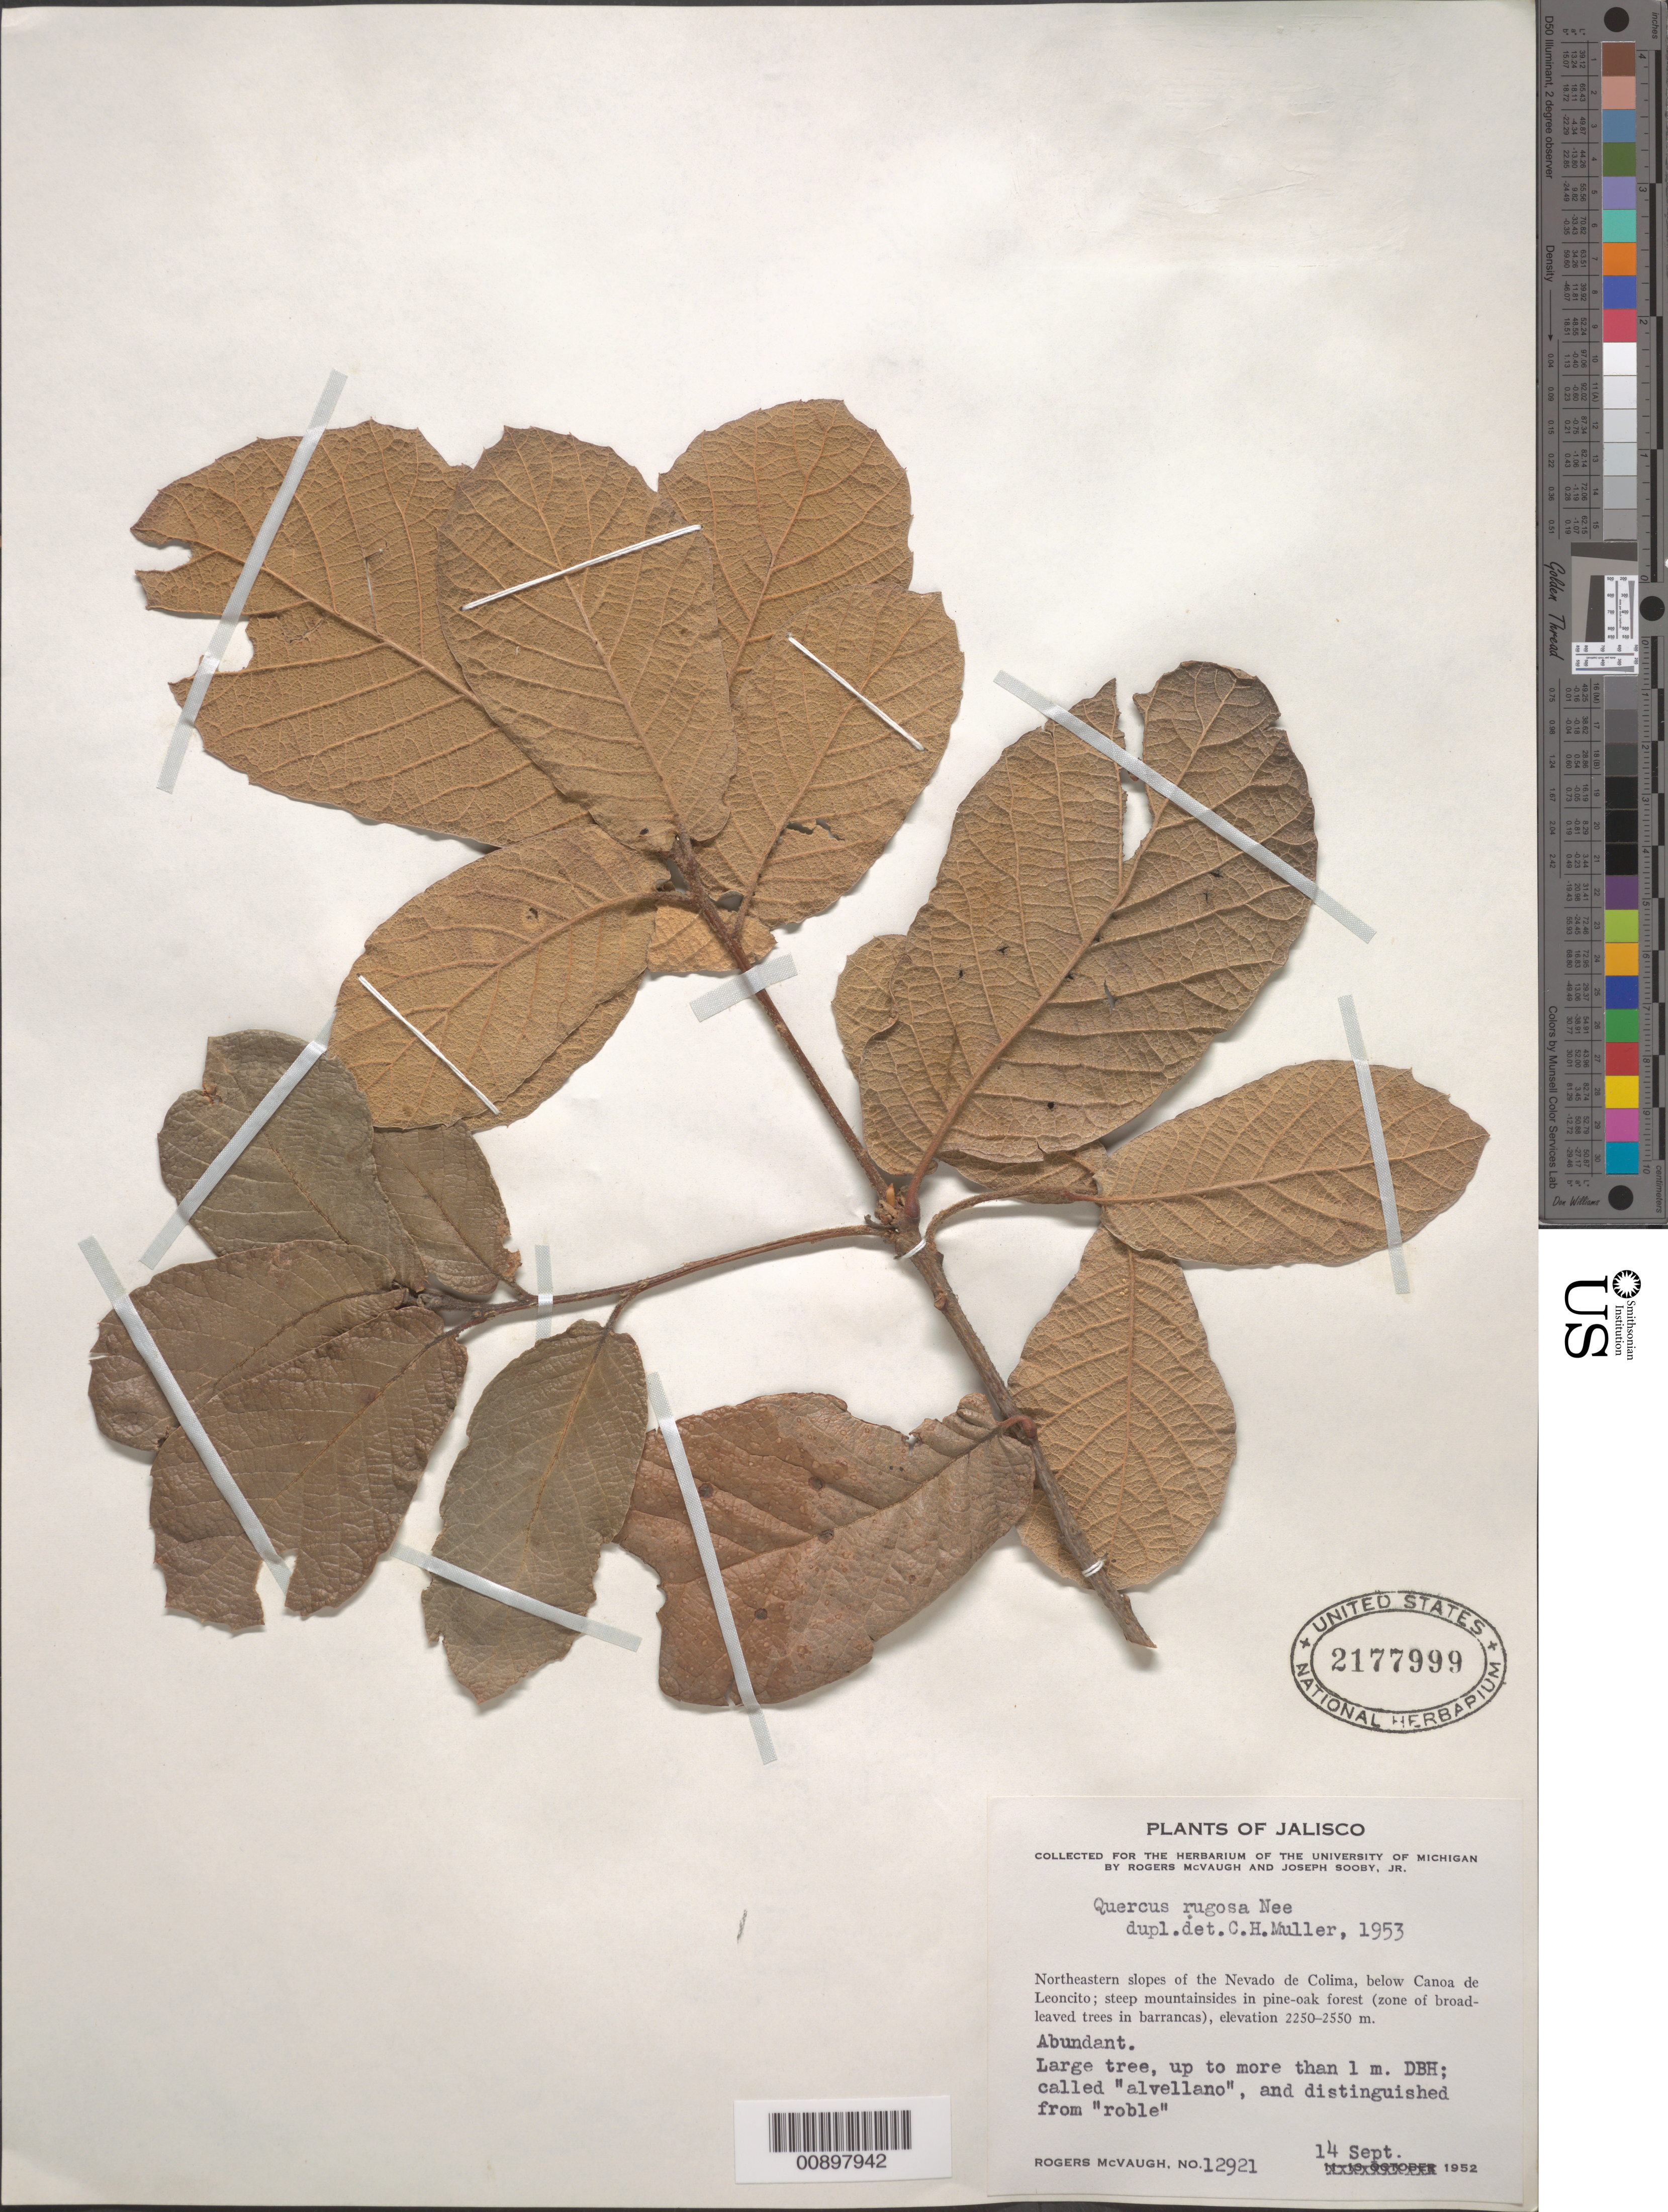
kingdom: Plantae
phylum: Tracheophyta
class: Magnoliopsida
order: Fagales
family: Fagaceae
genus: Quercus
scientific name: Quercus rugosa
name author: Née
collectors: R. McVaugh & J. Sooby Jr.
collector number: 12921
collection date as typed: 14 Sep 1952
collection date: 1952-09-14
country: Mexico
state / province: Jalisco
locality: Northeastern slopes of the Nevado de Colima, below Canoa de Leoncito.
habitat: Steep mountainsides in pine-oak forest (zone of broad-leaved trees in barrancas).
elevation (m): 2550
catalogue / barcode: US 2177999